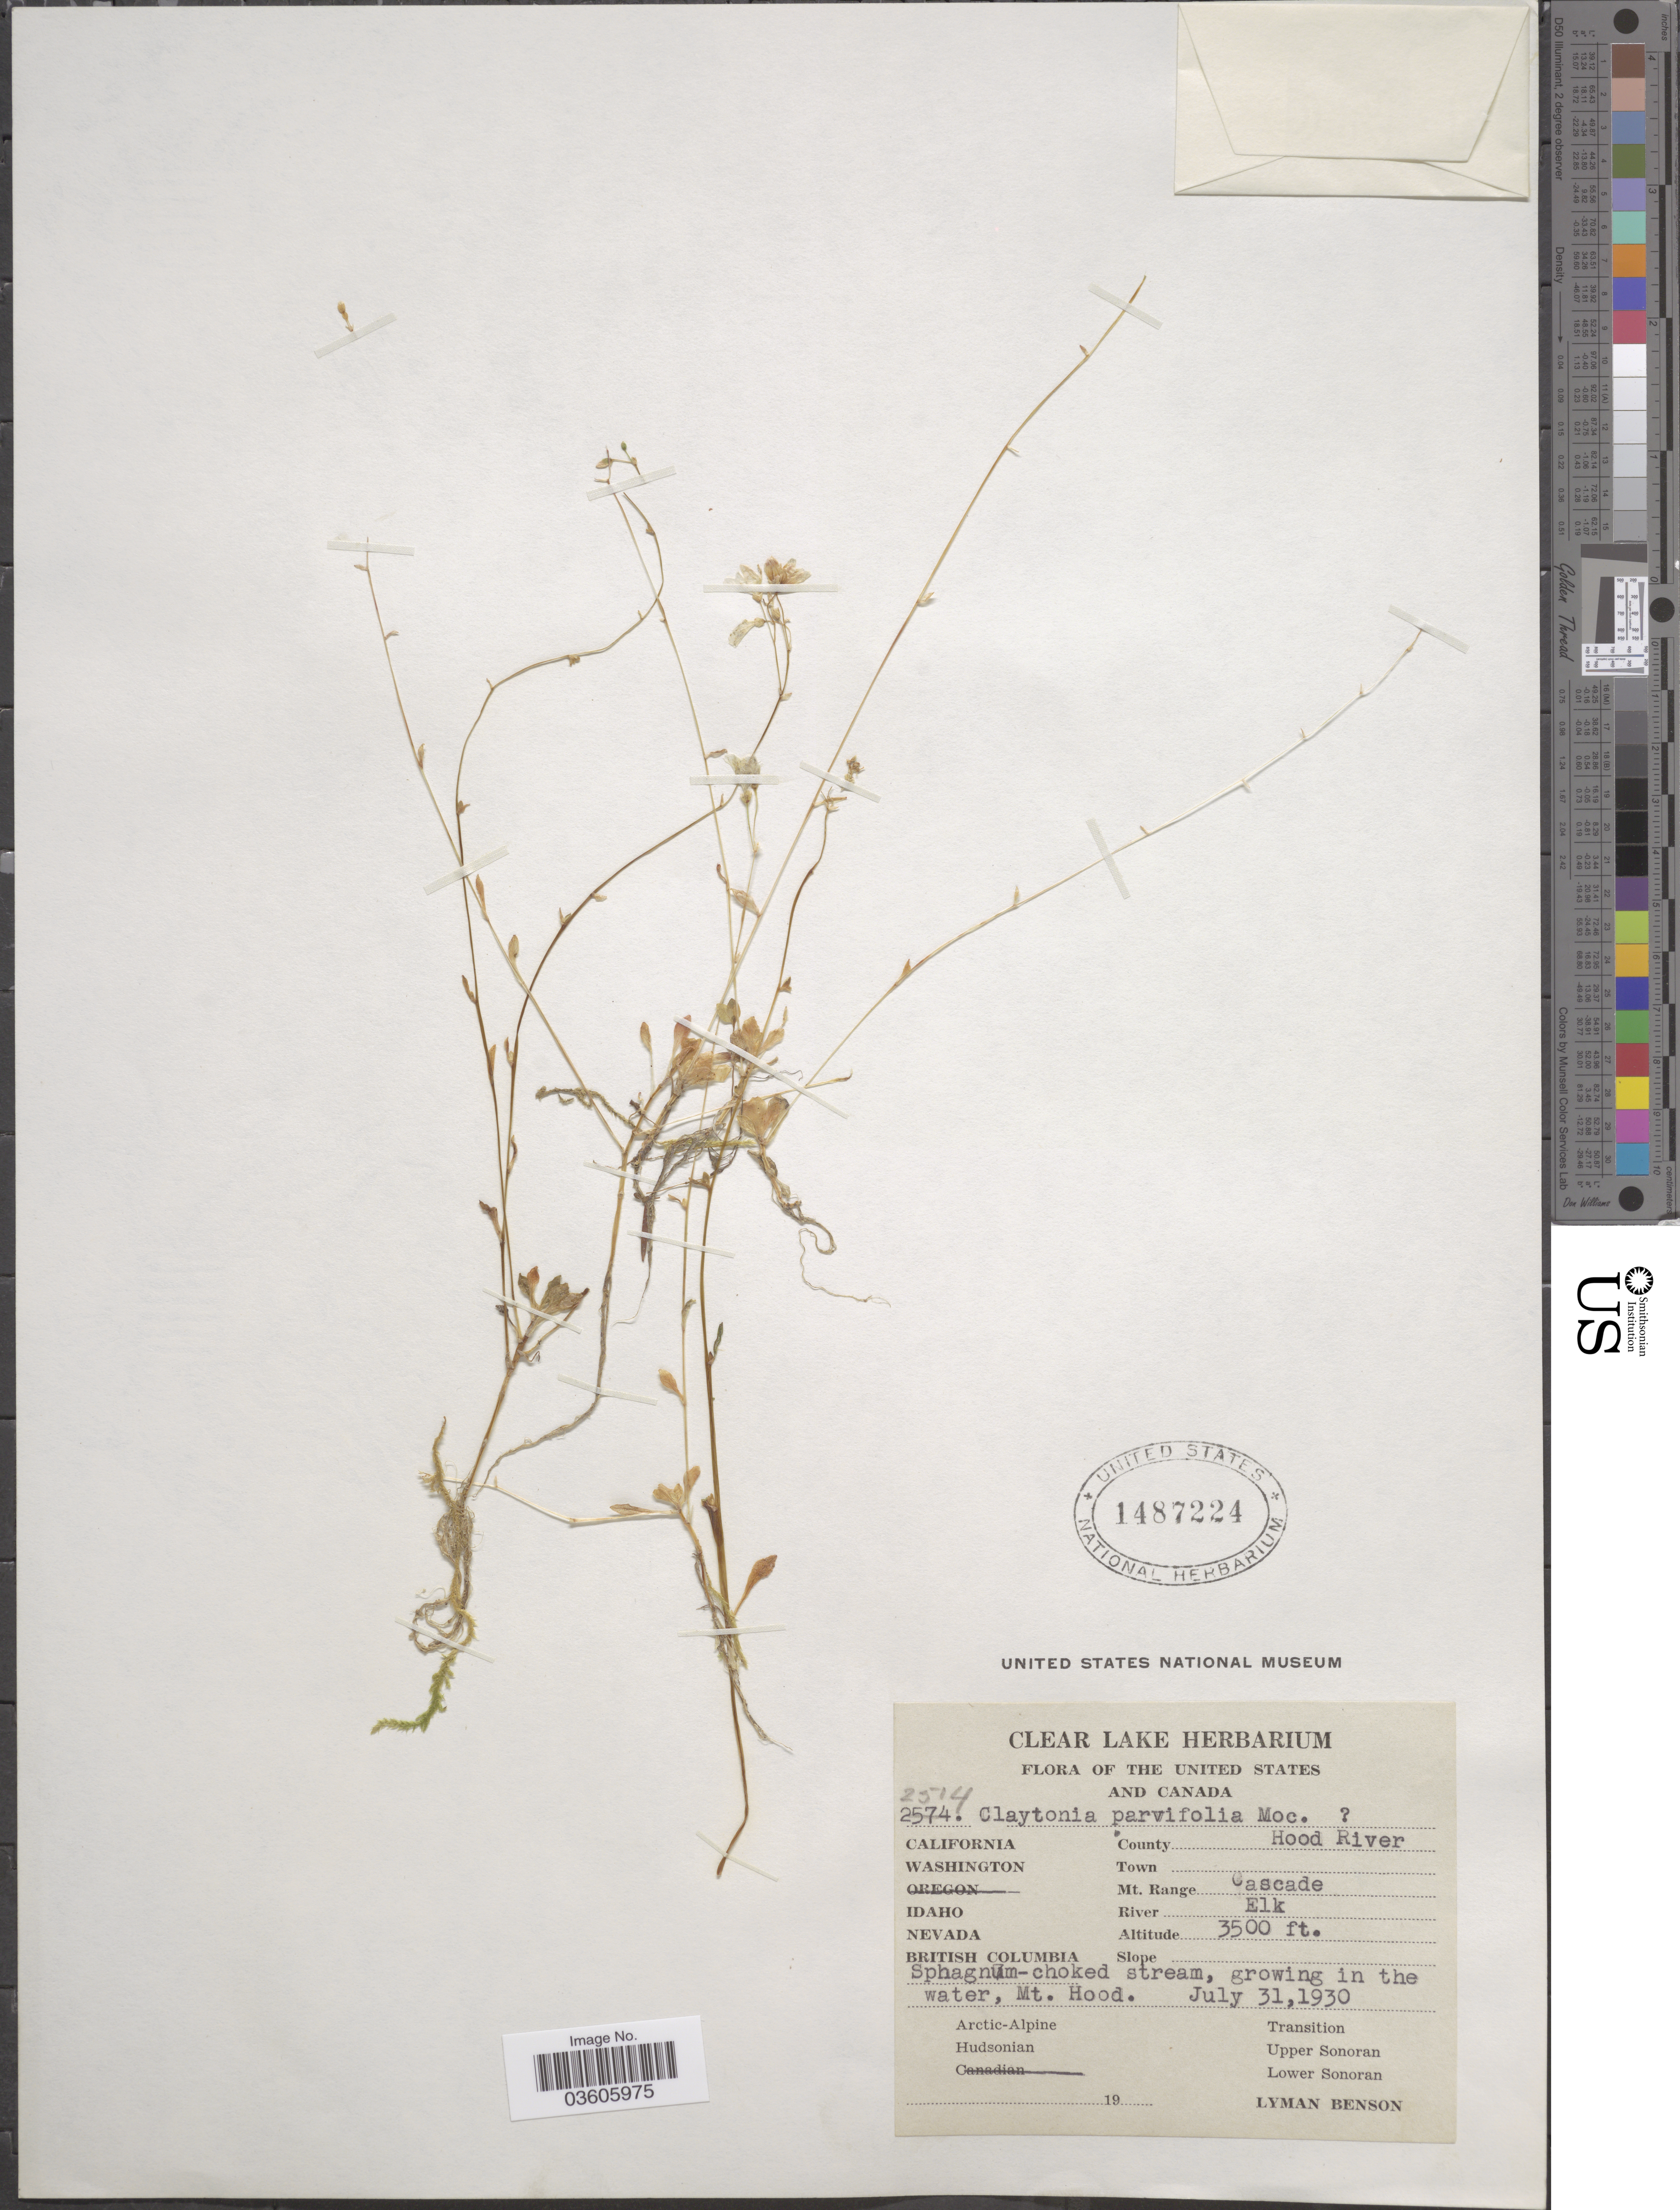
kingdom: Plantae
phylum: Tracheophyta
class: Magnoliopsida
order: Caryophyllales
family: Montiaceae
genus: Montia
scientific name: Montia parvifolia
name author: (Moc. ex DC.) Greene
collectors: L. D. Benson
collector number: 2514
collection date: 1930-07-31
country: United States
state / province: Oregon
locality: Mt. Hood. County Hood River. Mt. Range Cascade River Elk.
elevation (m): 1067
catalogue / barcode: US 1487224